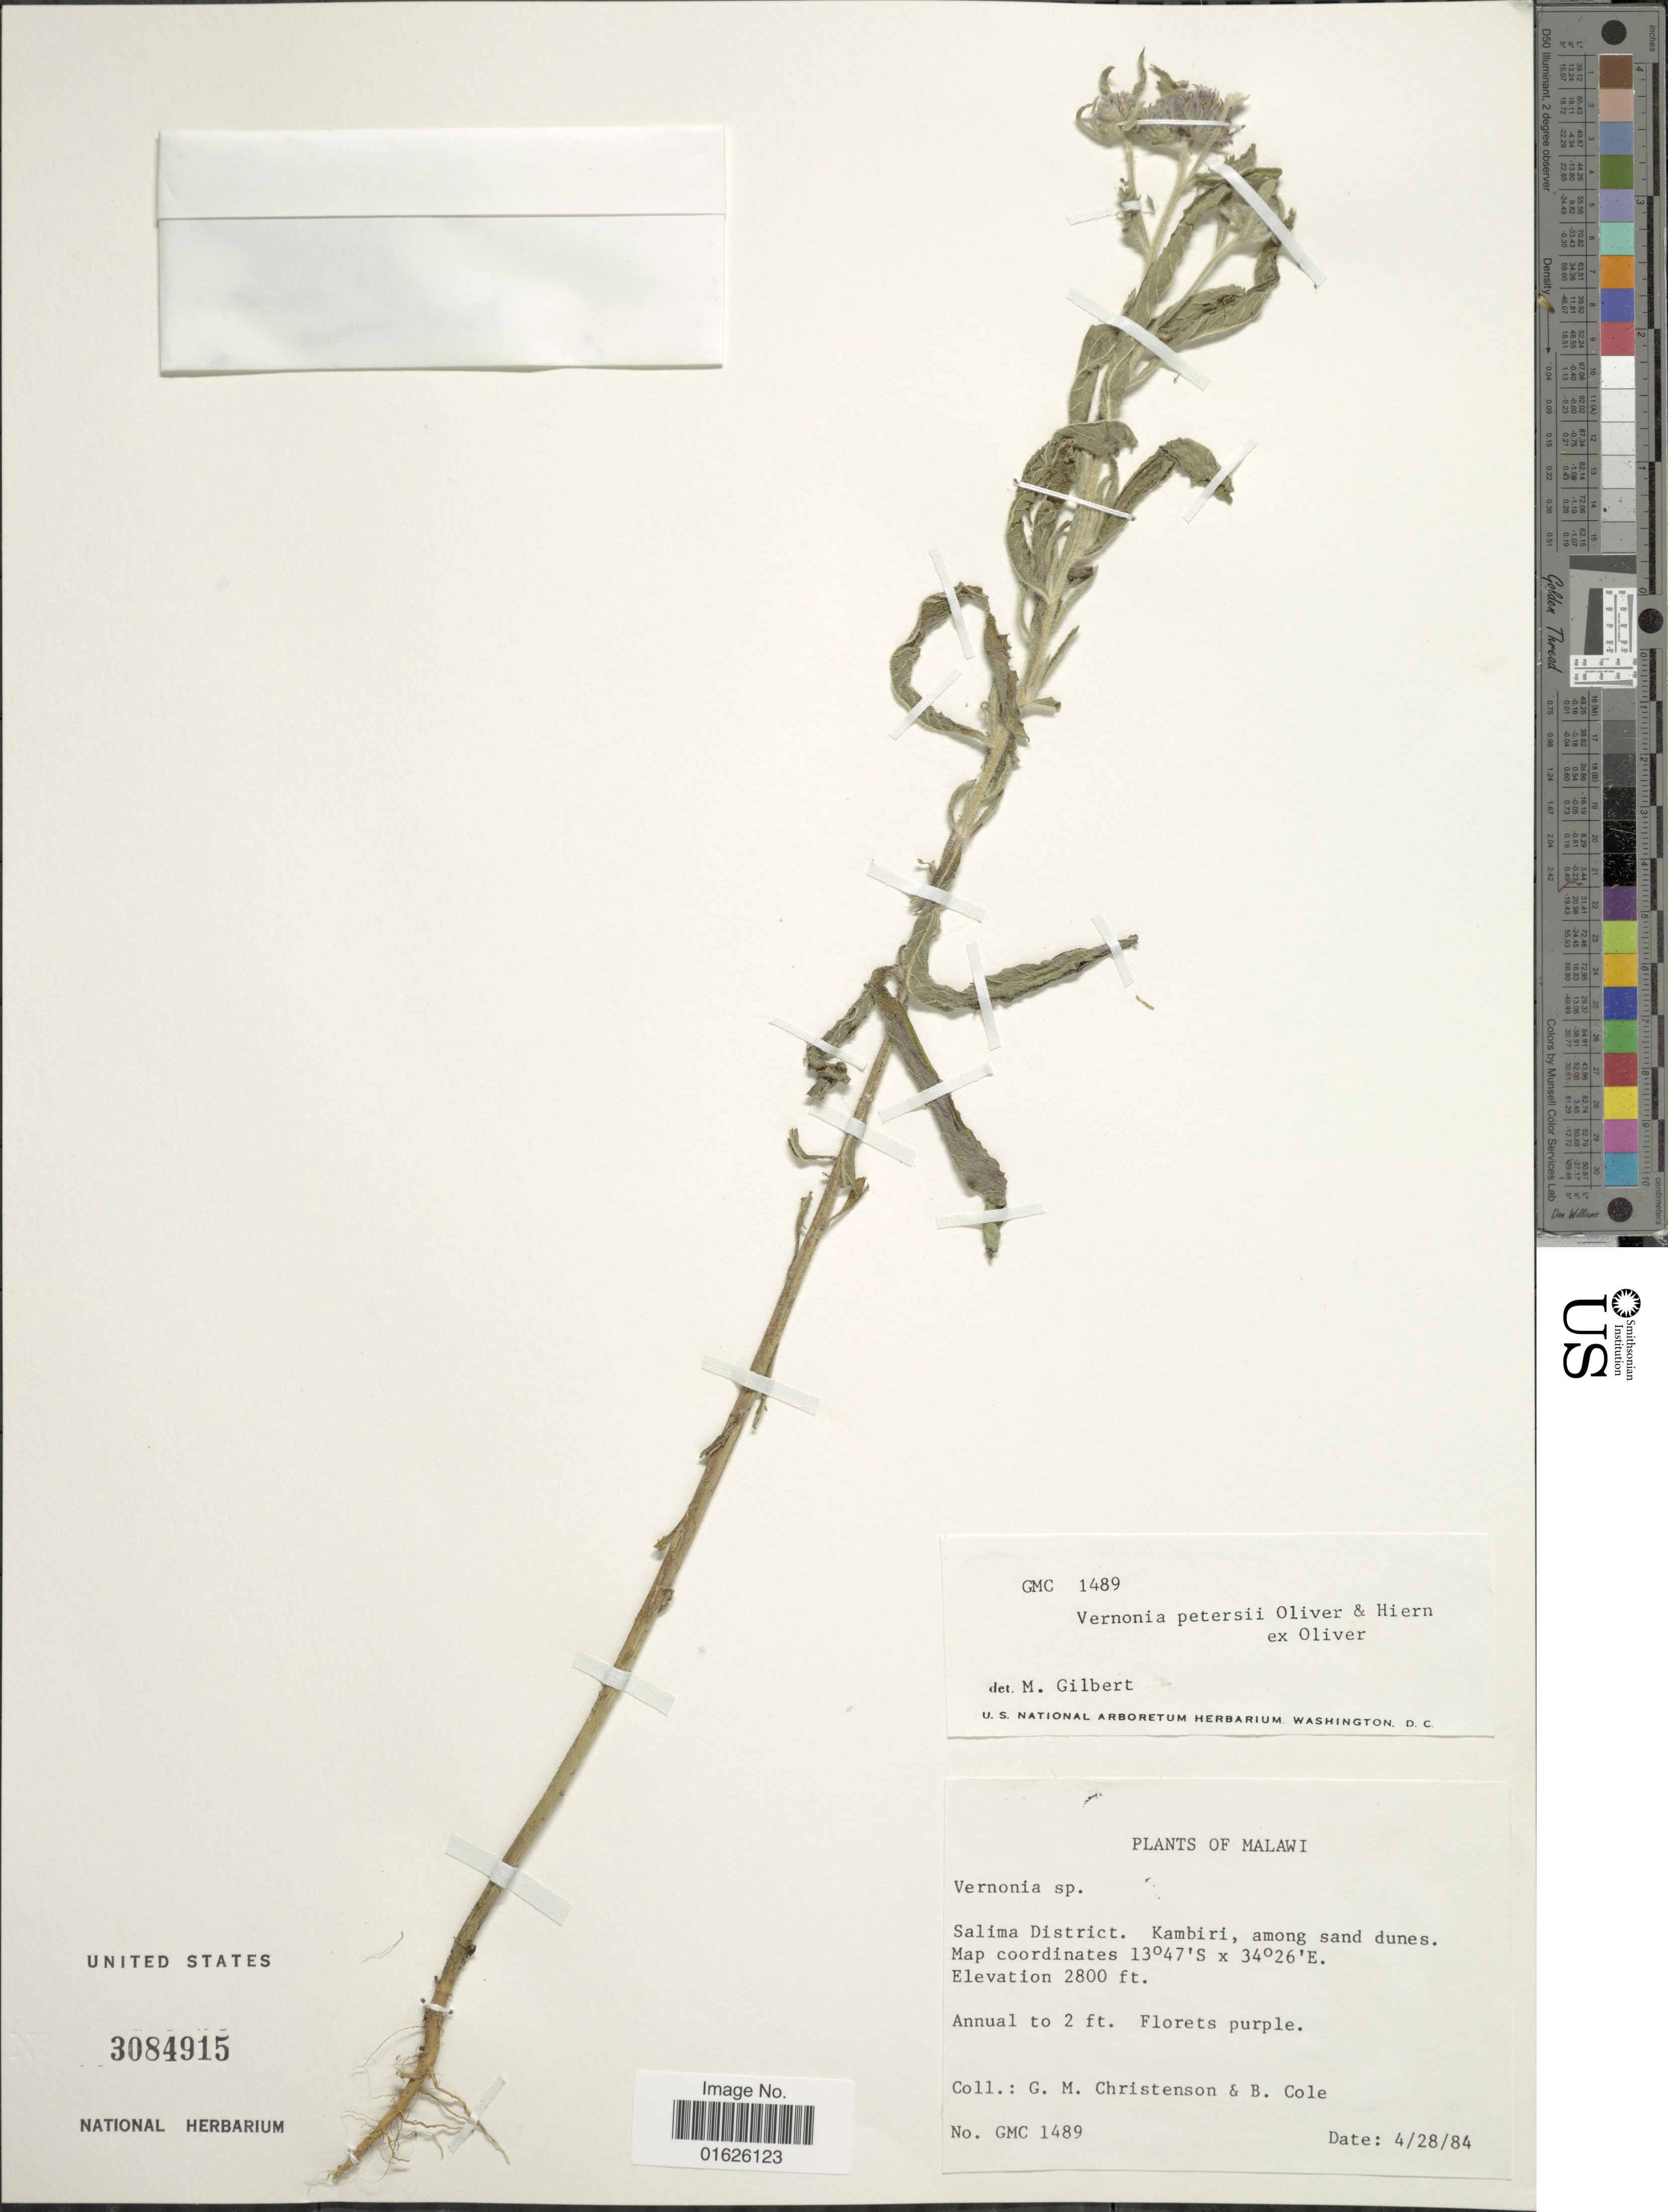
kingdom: Plantae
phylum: Tracheophyta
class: Magnoliopsida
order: Asterales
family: Asteraceae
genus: Vernoniastrum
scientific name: Vernoniastrum latifolium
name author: (Steetz) H. Rob.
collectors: G. Christenson & B. Cole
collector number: GMC 1489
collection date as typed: Transcribed d/m/y: 28/4/84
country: Malawi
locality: Salima District,Kambiri among sand dunes.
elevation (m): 853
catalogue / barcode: US 3084915